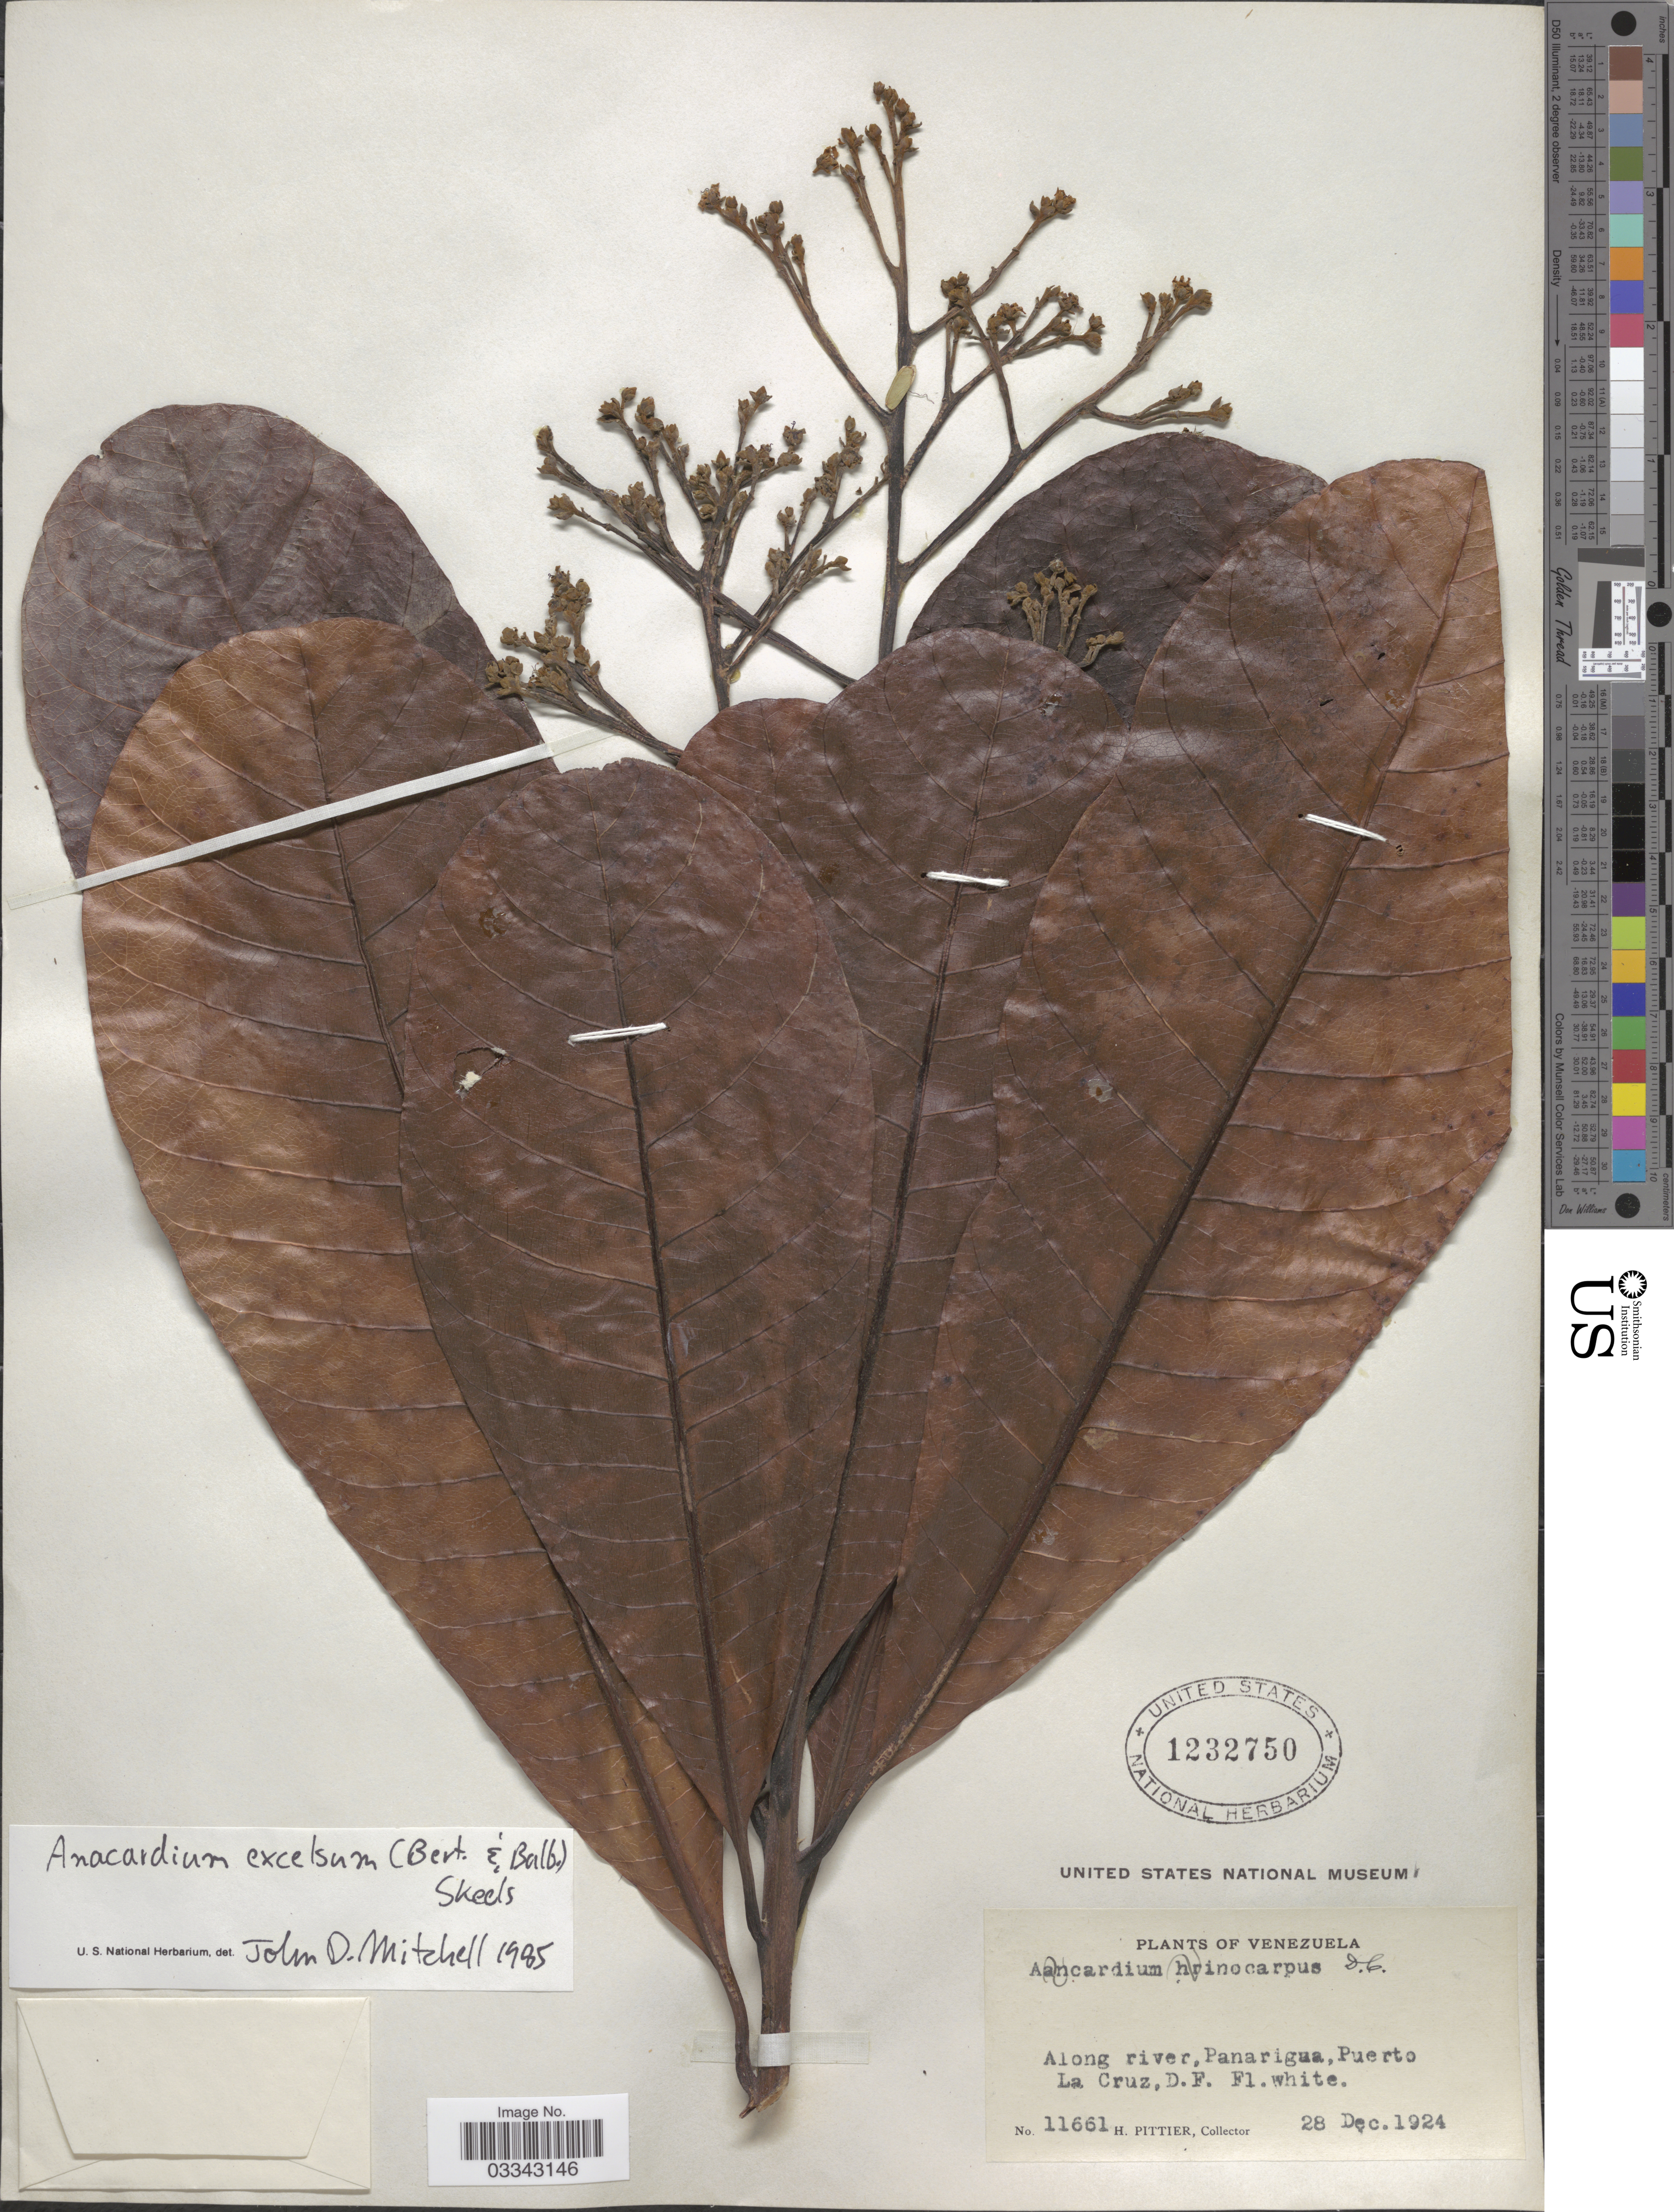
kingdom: Plantae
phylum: Tracheophyta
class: Magnoliopsida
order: Sapindales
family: Anacardiaceae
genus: Anacardium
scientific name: Anacardium excelsum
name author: (Kunth) Skeels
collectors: H. F. Pittier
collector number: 11661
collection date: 1924-12-28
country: Venezuela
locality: Along river, Panarigua, Puerto La Cruz, D. F.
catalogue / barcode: US 1232750